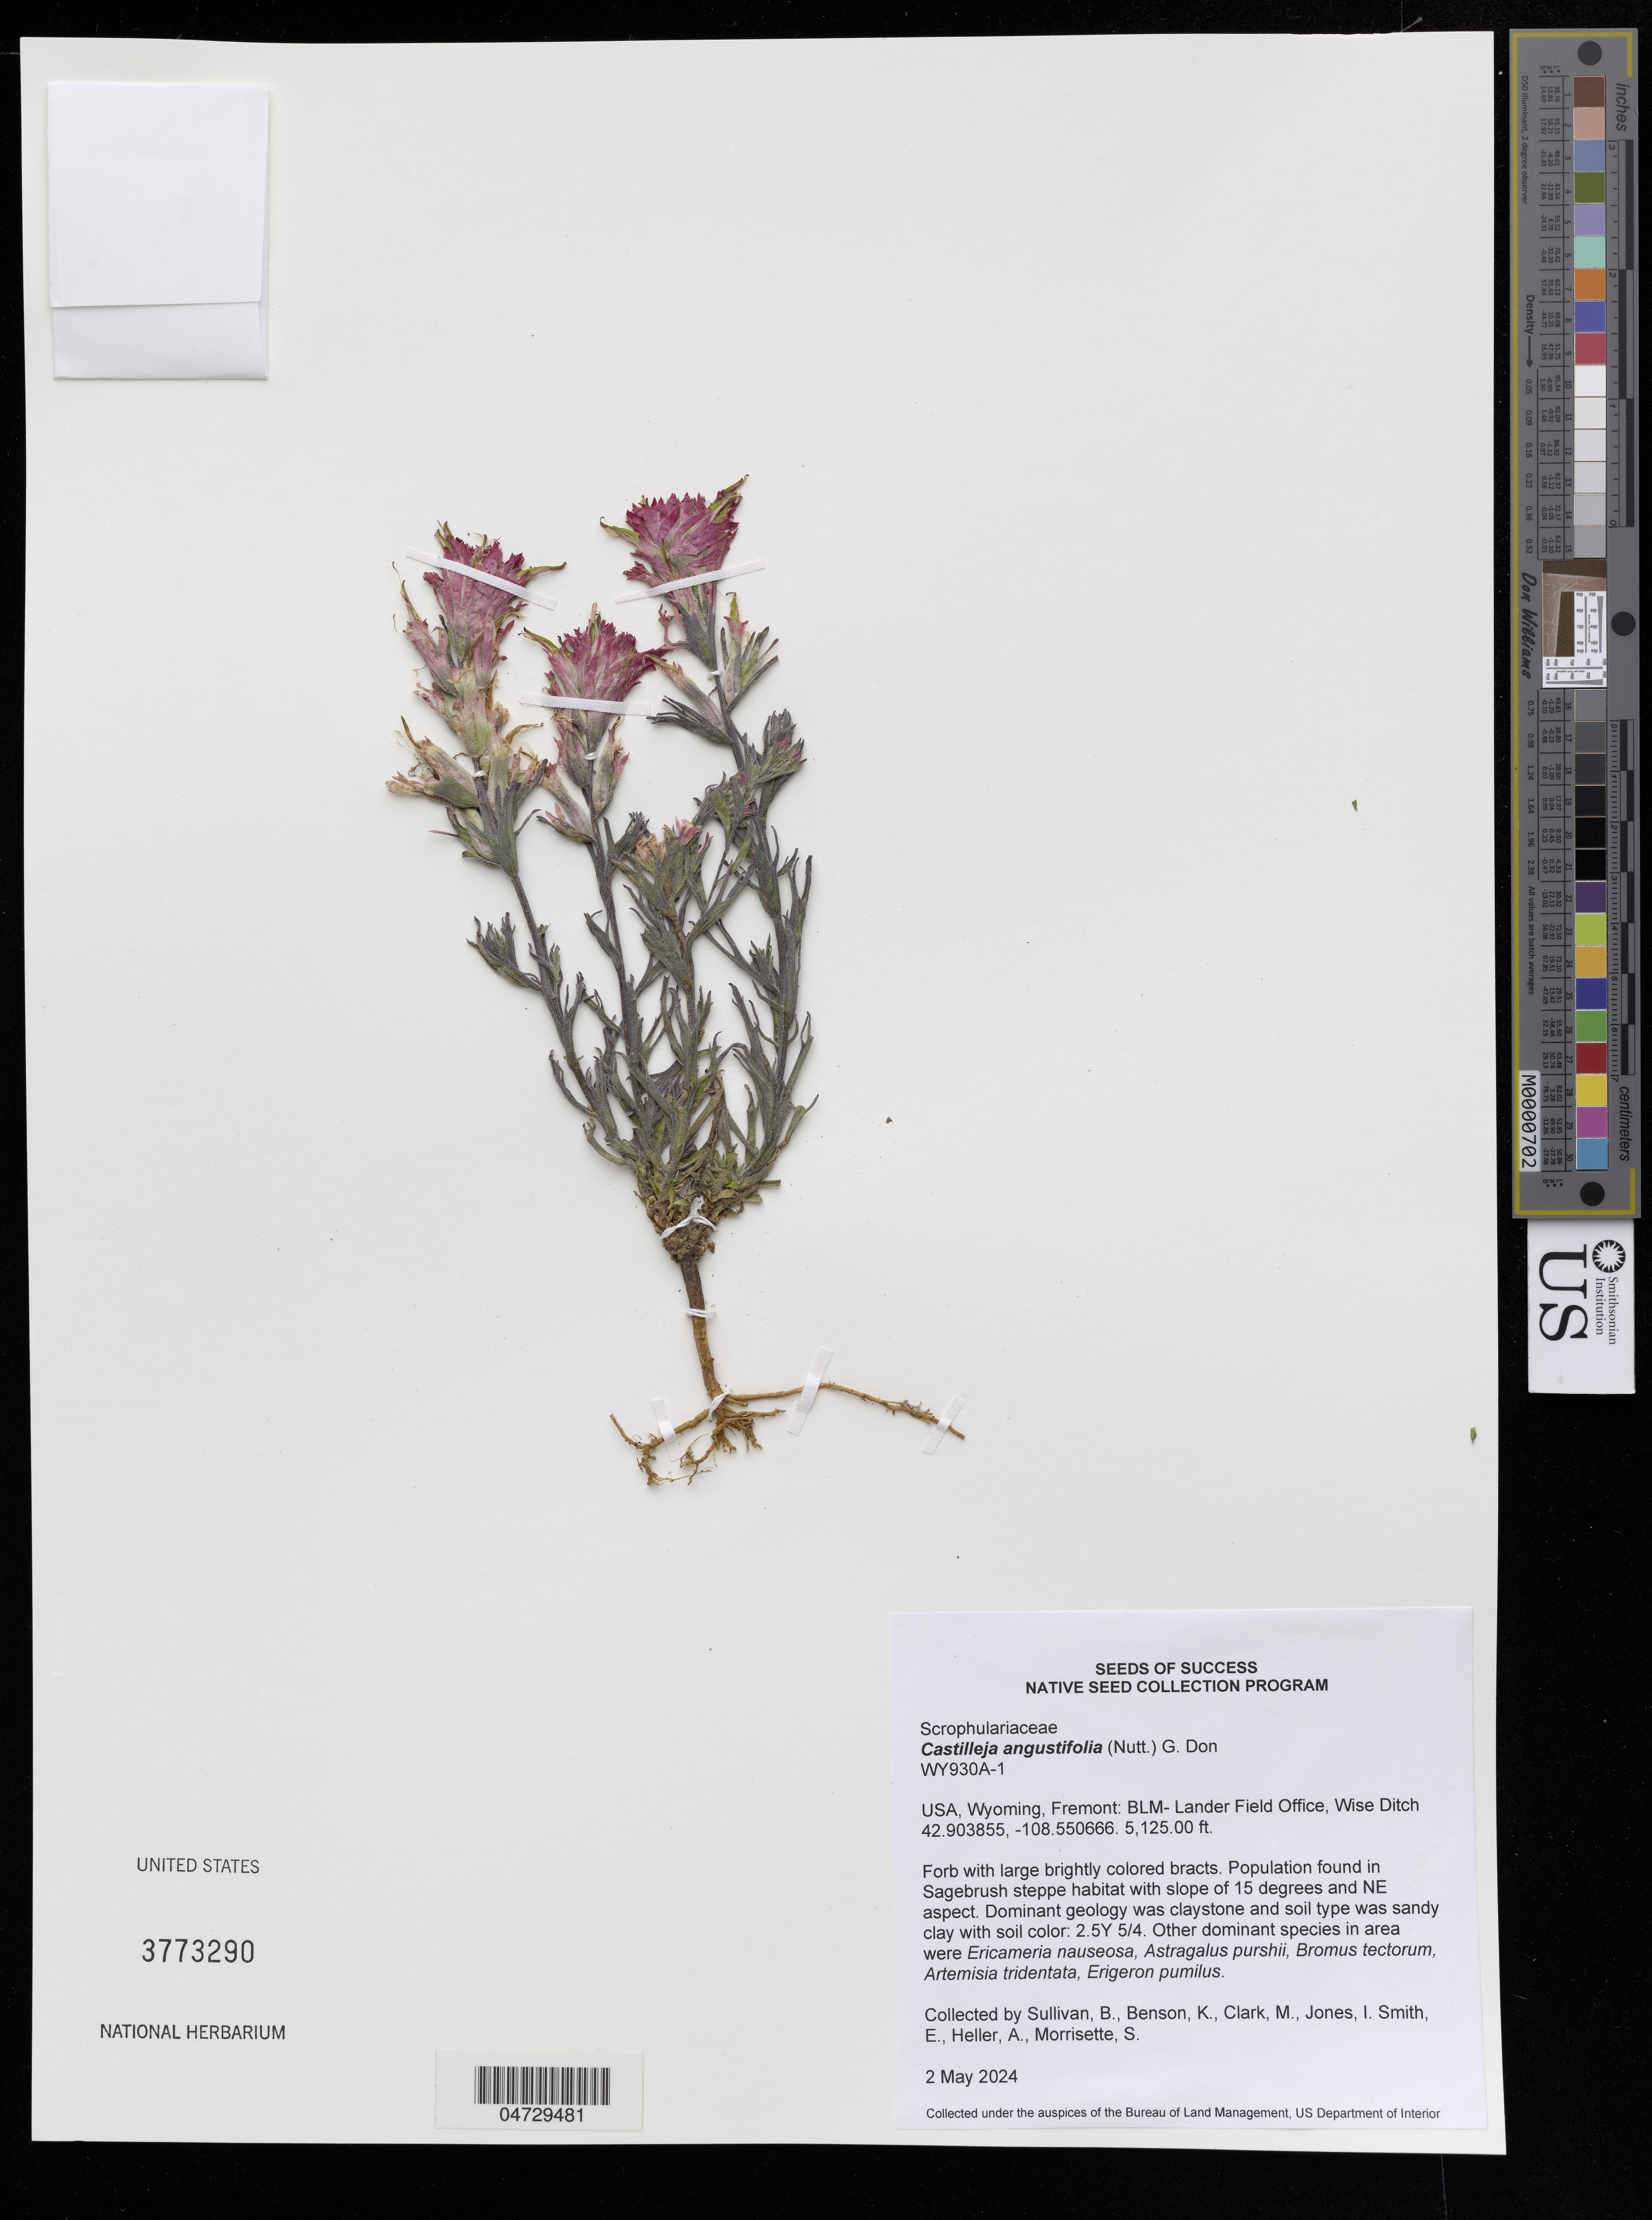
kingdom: Plantae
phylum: Tracheophyta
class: Magnoliopsida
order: Lamiales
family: Orobanchaceae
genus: Castilleja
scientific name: Castilleja angustifolia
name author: (Nutt.) G. Don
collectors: B. Sullivan, K. Benson, M. Clark & J. I. Smith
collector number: WY930A-1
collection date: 2024-05-02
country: United States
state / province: Wyoming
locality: Fremont: BLM- Lander Field Office, Wise Ditch.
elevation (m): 1562.1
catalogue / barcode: US 3773290